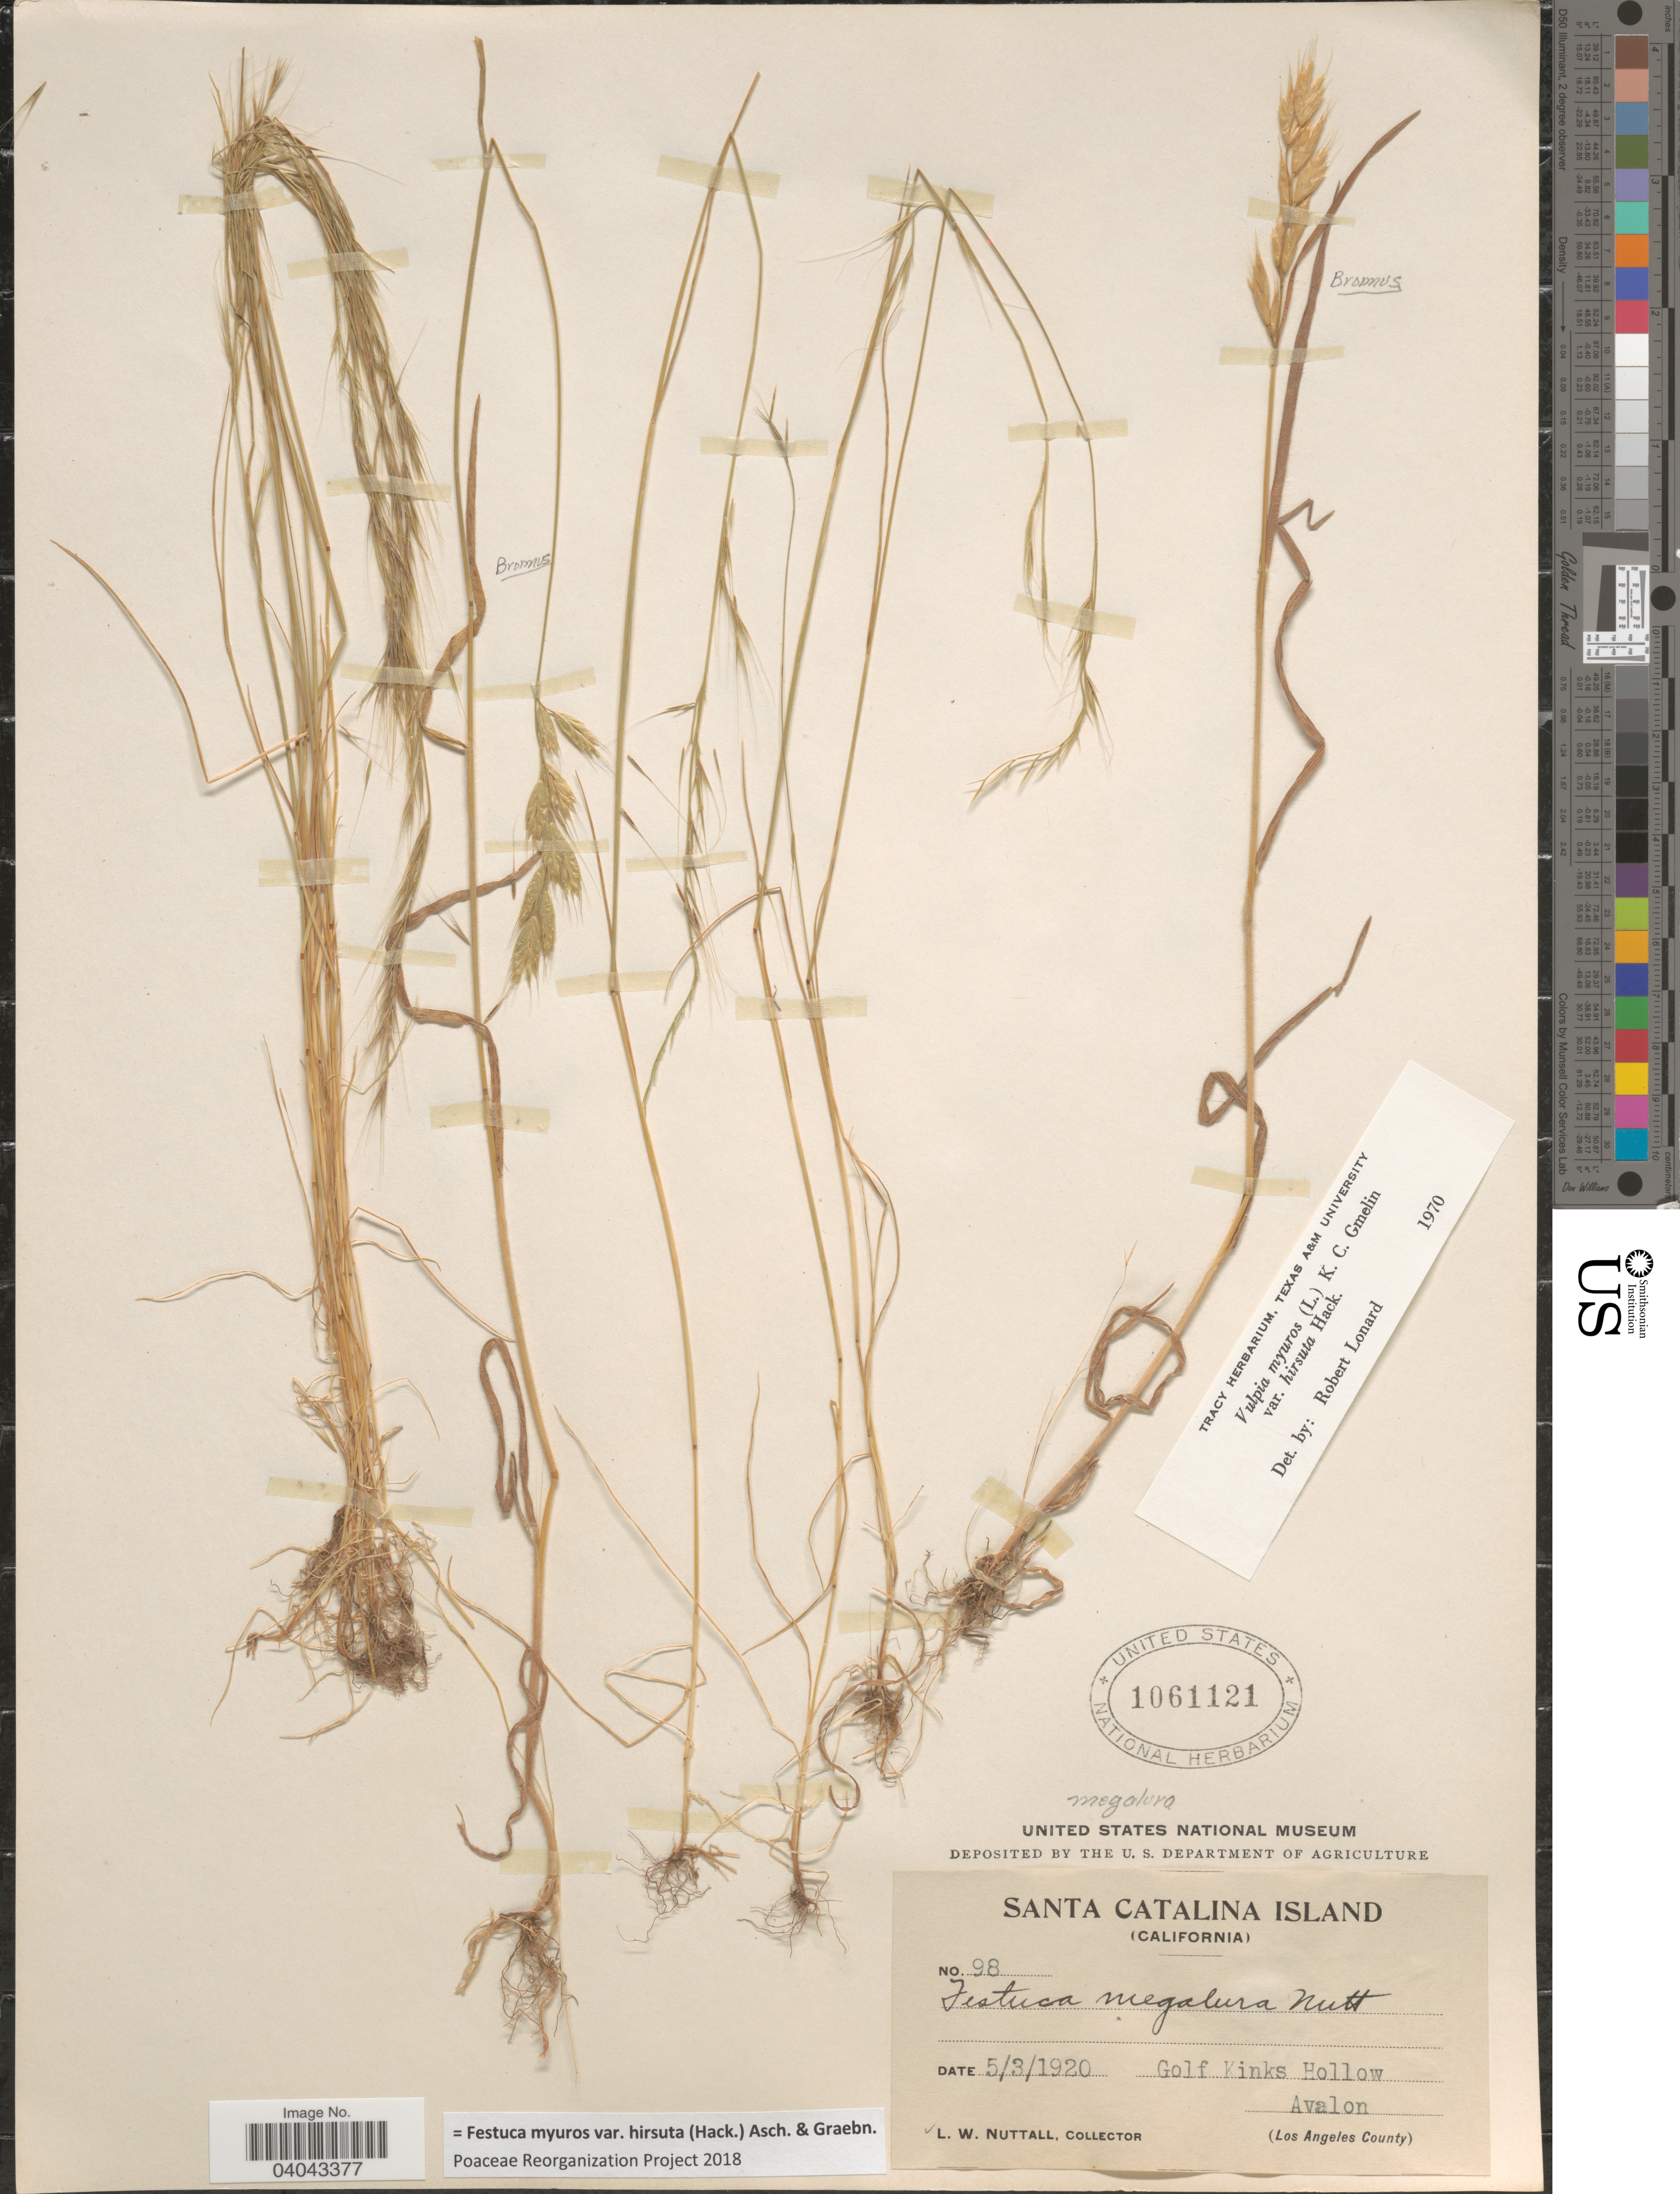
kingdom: Plantae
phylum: Tracheophyta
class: Liliopsida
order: Poales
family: Poaceae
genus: Festuca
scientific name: Festuca myuros var. hirsuta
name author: (Hack.) Asch. & Graebn.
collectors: L. W. Nuttall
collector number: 98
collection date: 1920-05-03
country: United States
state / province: California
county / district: Los Angeles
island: Santa Catalina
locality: Santa Catalina Island. Golf Kinks Hollow. Avalon. (Los Angeles County).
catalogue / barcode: US 1061121